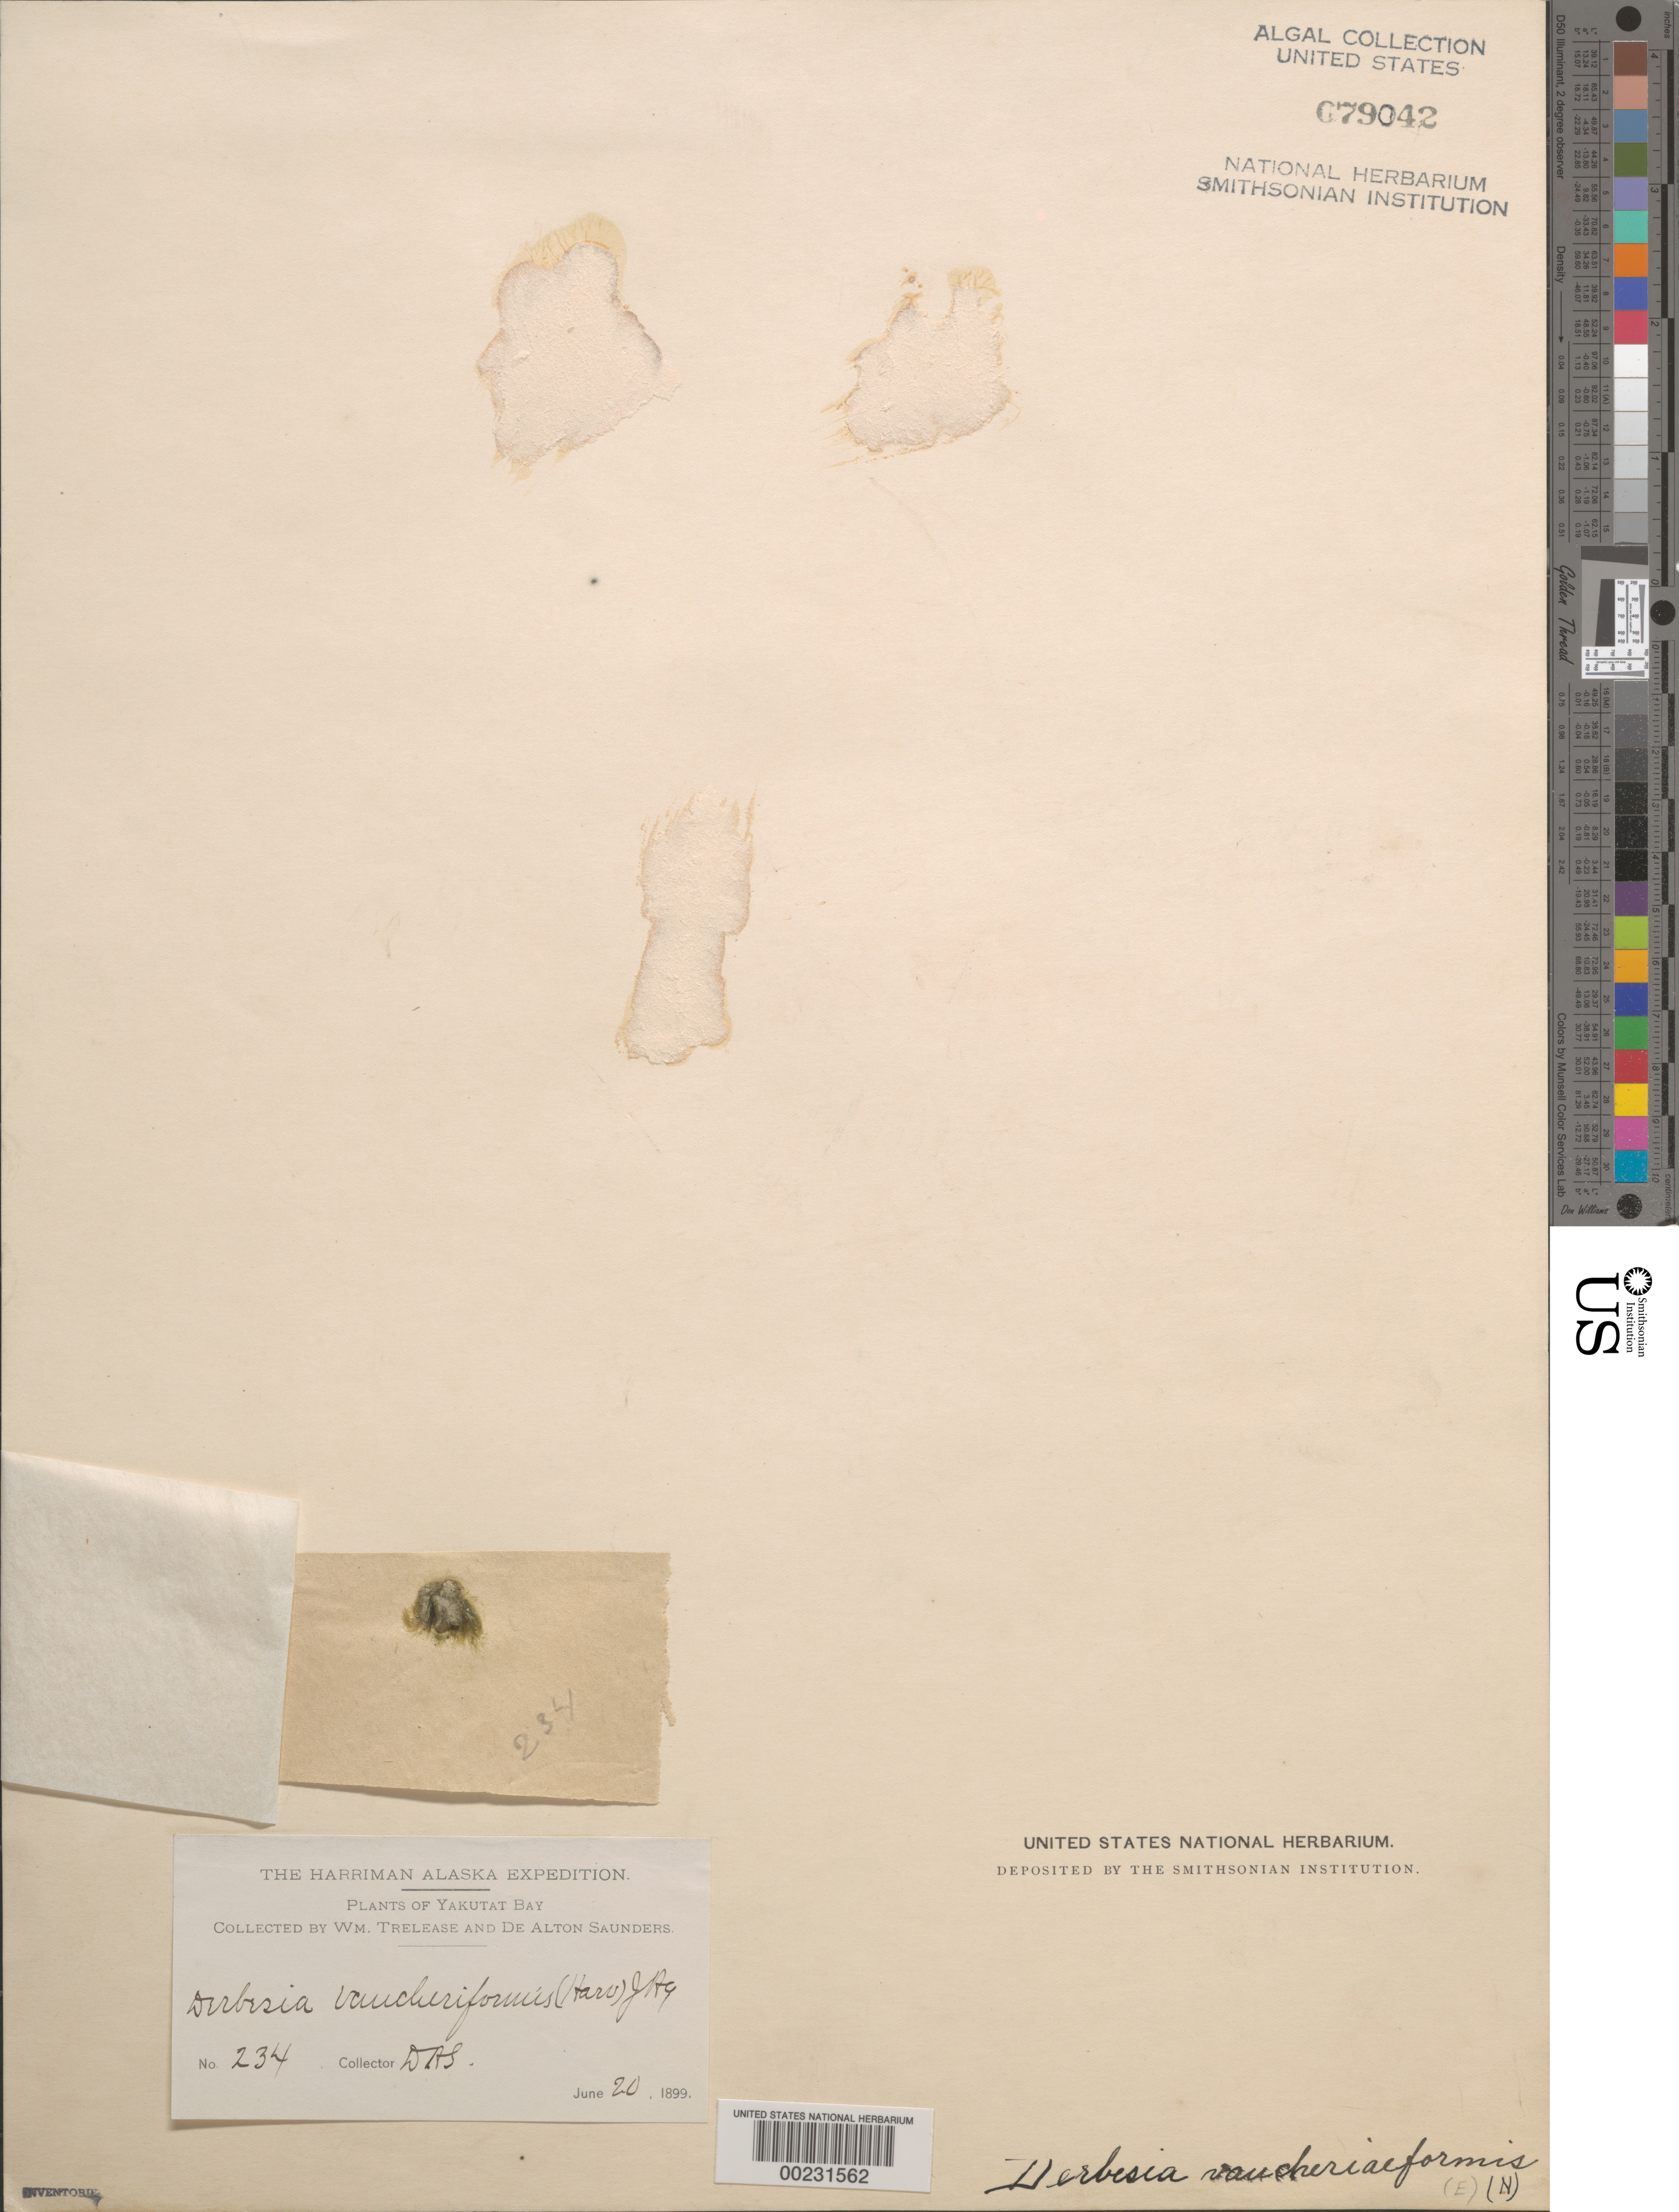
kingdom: Plantae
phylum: Chlorophyta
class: Ulvophyceae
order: Bryopsidales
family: Derbesiaceae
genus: Derbesia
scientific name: Derbesia vaucheriaeformis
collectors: D. Saunders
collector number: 234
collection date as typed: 20 Jun 1899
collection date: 1899-06-20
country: United States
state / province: Alaska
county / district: Skagway-Yakutat-Angoon Division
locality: Yakutat Bay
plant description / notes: Harriman Alaska Expedition, 1899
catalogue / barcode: US 79042